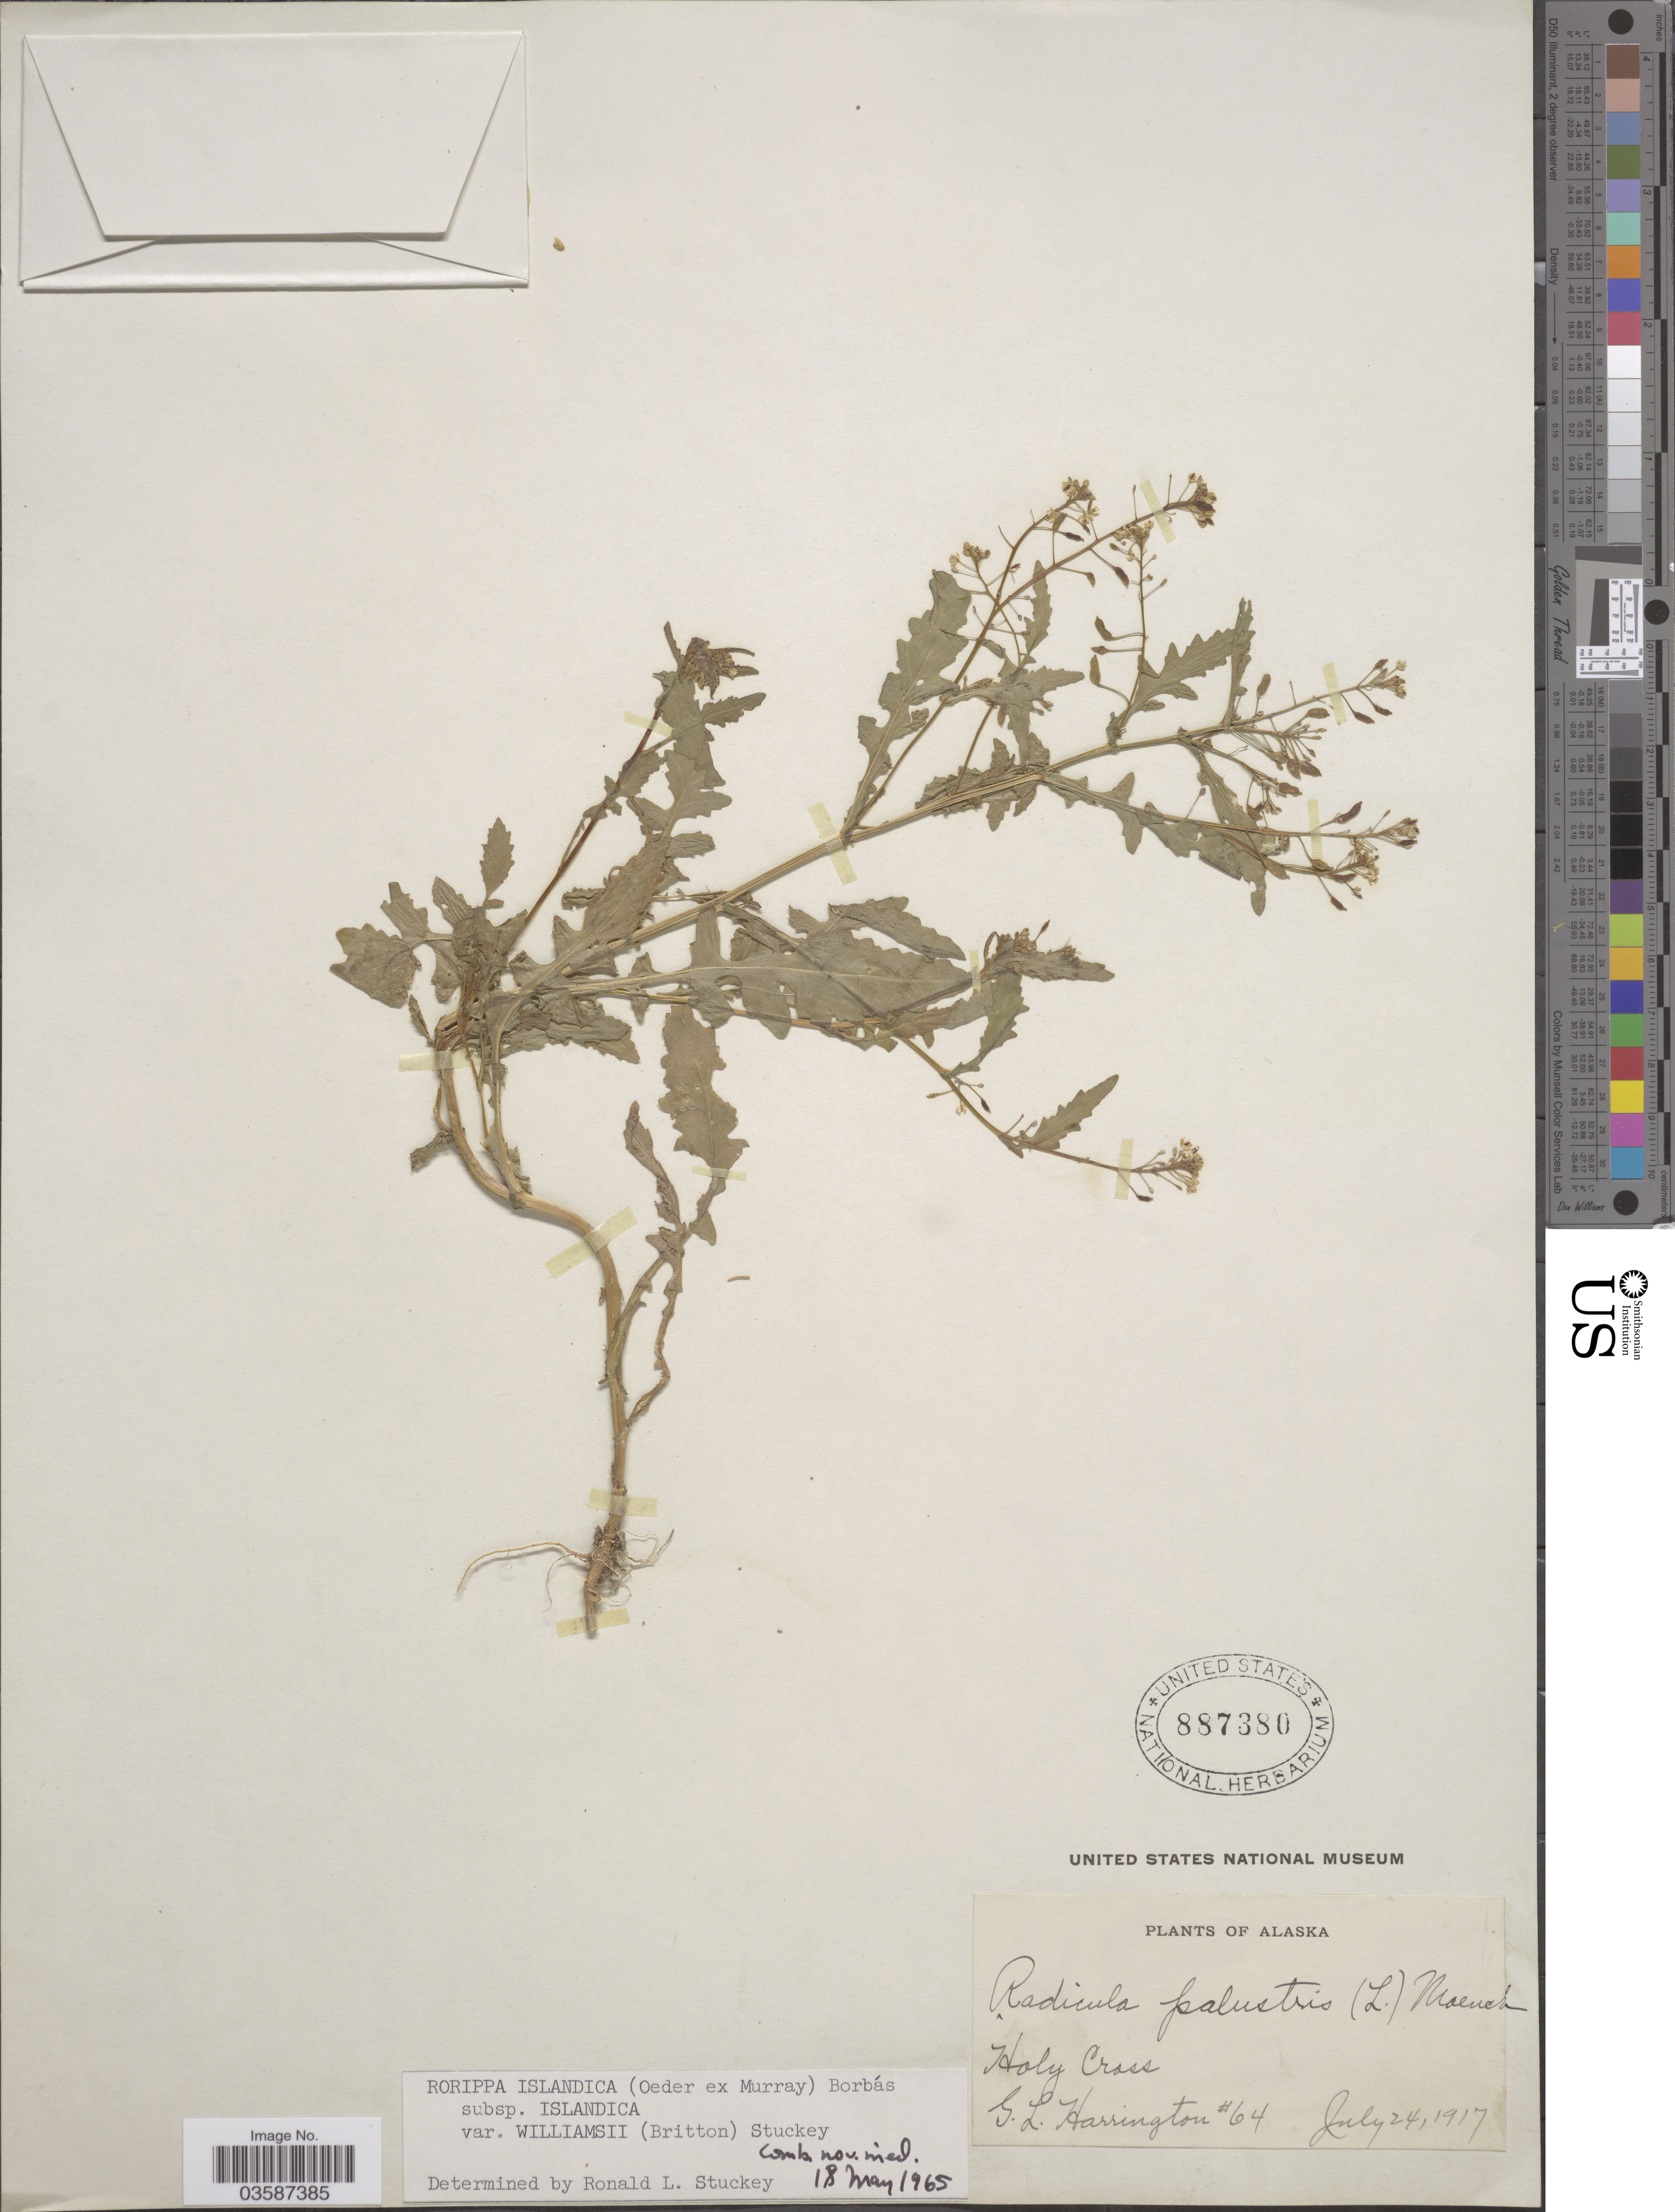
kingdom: Plantae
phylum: Tracheophyta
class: Magnoliopsida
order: Brassicales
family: Brassicaceae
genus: Rorippa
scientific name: Rorippa islandica var. williamsii (Britton) Stuckey comb. nov. ined.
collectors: G. Harrington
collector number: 64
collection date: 1917-07-24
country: United States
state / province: Alaska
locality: Holy Cross.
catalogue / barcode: US 887380